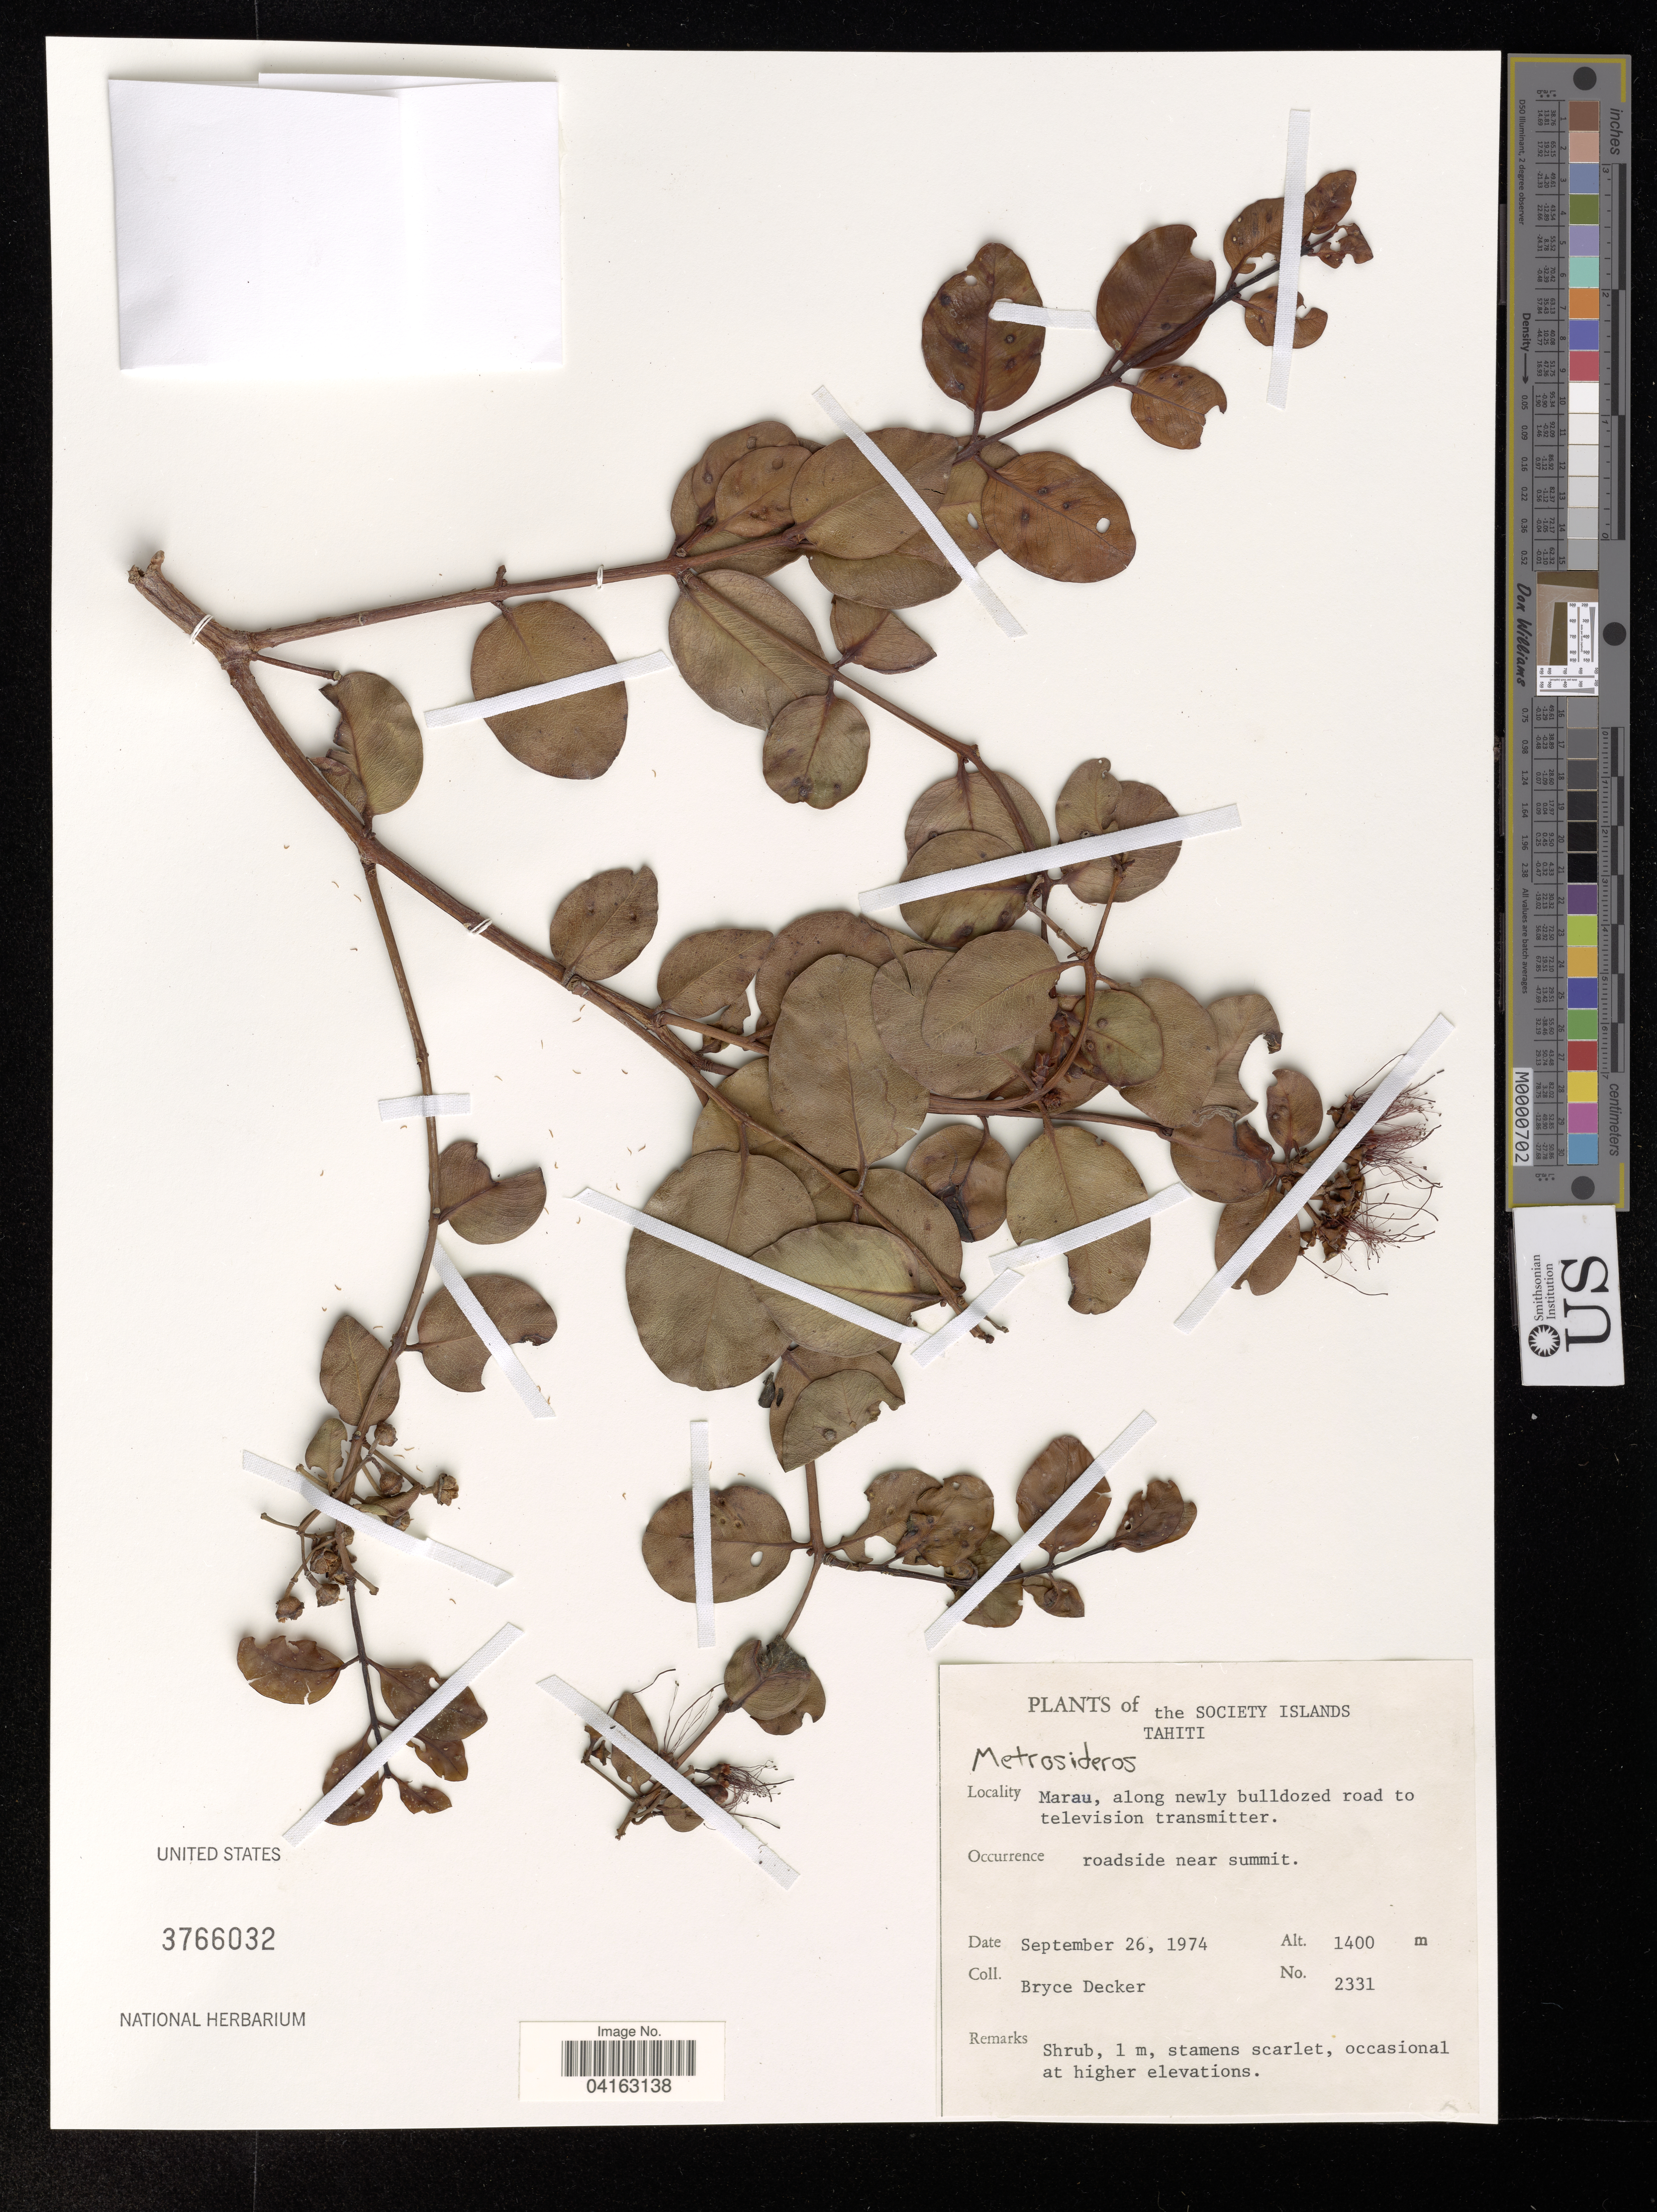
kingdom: Plantae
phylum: Tracheophyta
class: Magnoliopsida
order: Myrtales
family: Myrtaceae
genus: Metrosideros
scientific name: Metrosideros sp.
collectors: B. G. Decker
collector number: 2331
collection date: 1974-09-26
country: French Polynesia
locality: Tahiti. Marau, along newly bulldozed road to television transmitter. Roadside near summit.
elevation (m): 1400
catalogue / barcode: US 3766032